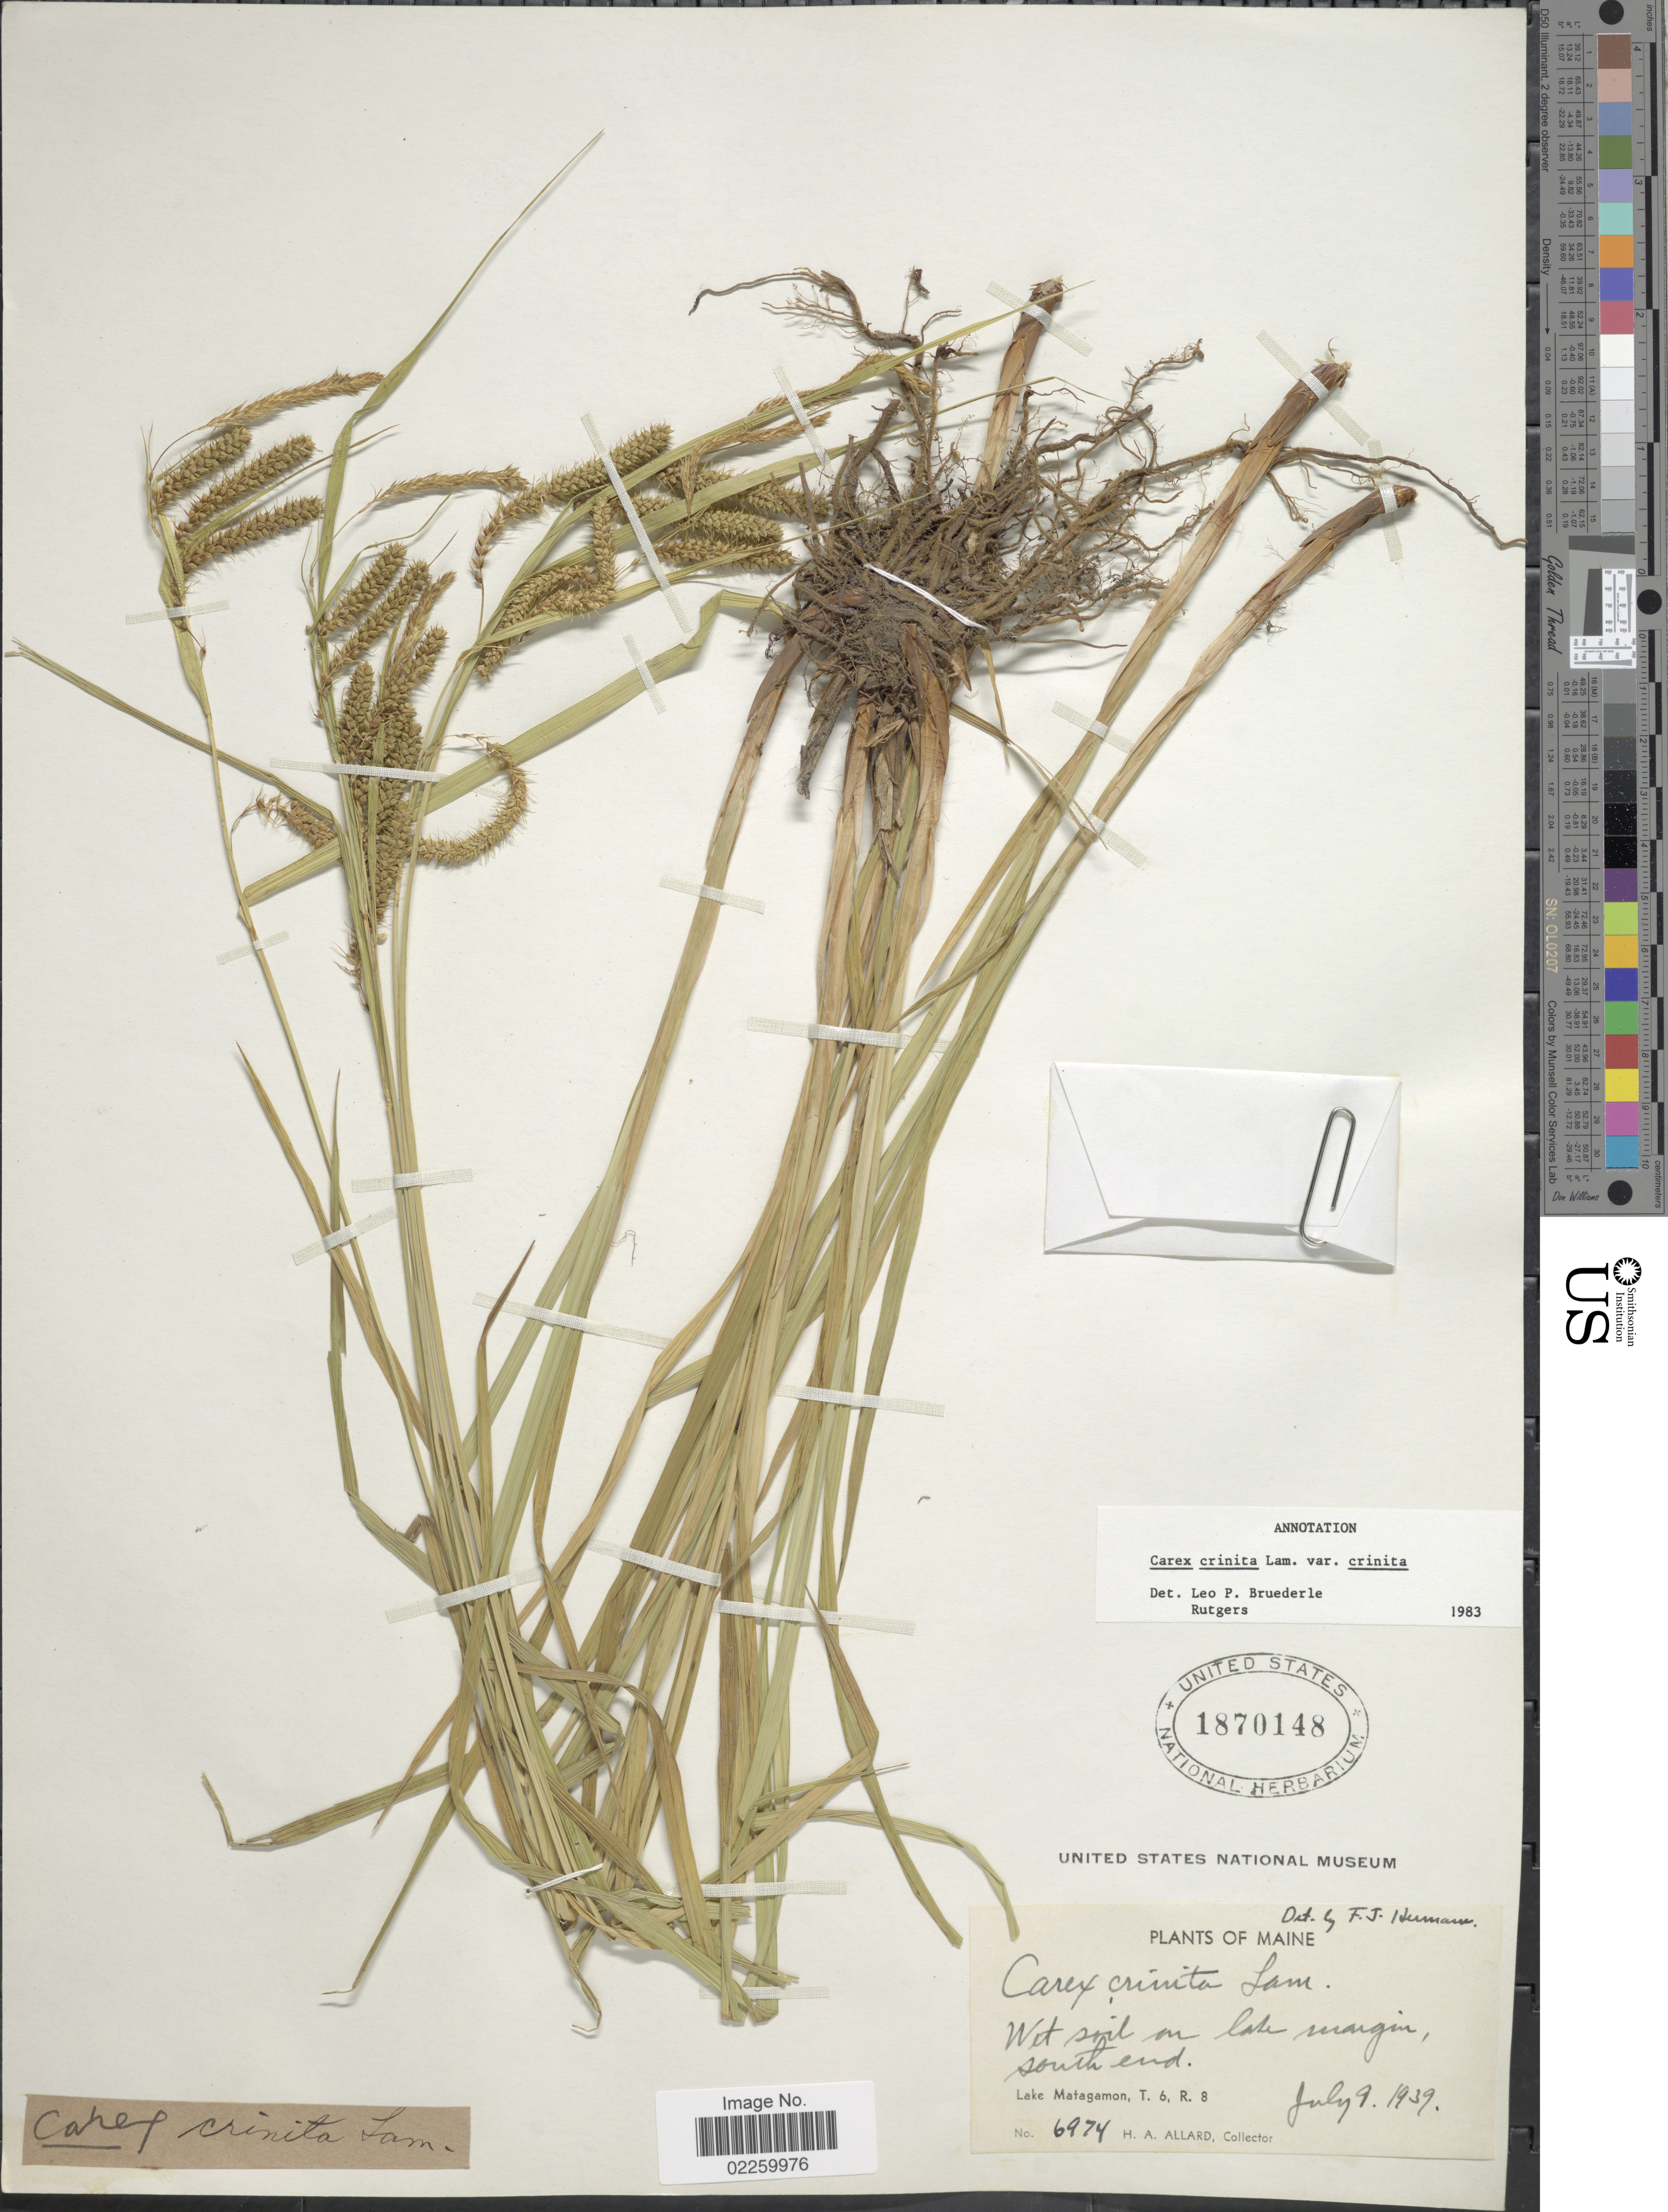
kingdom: Plantae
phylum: Tracheophyta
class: Liliopsida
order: Poales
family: Cyperaceae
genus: Carex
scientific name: Carex crinita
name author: Lam.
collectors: H. A. Allard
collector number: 6974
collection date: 1939-07-09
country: United States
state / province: Maine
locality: Lake Matagamon, T. 6, R. 8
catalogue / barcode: US 1870148